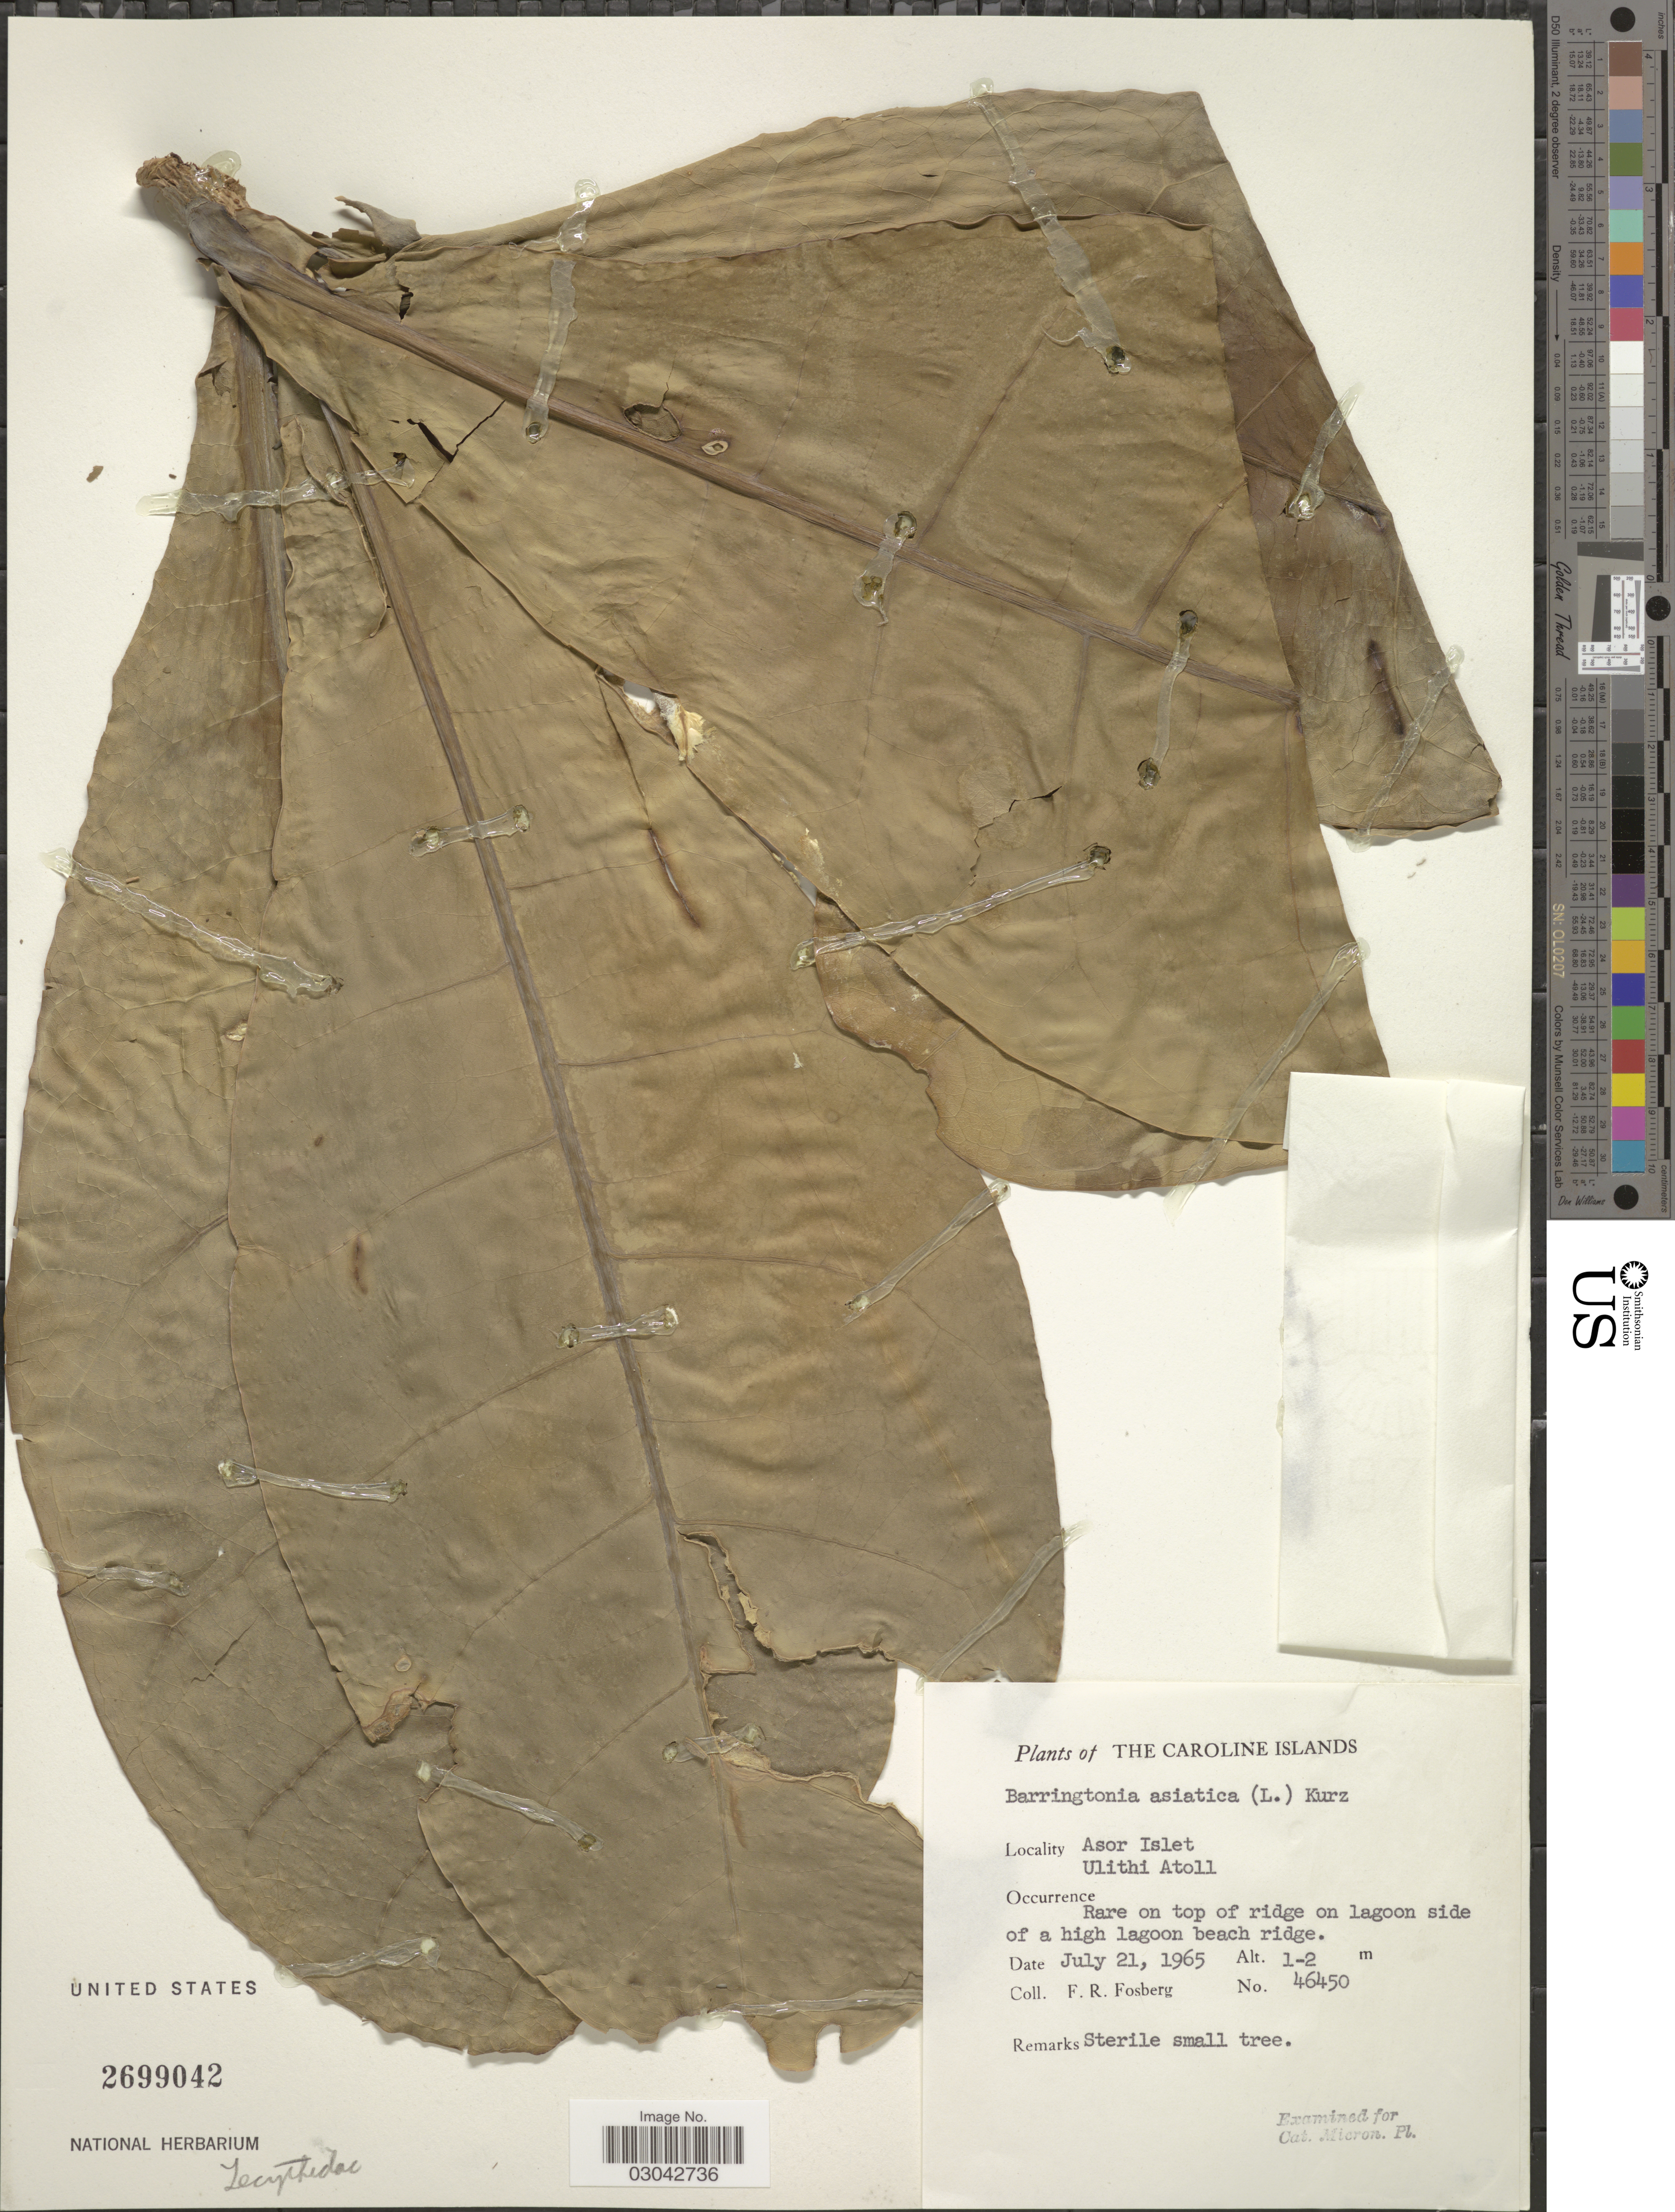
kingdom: Plantae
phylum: Tracheophyta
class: Magnoliopsida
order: Ericales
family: Lecythidaceae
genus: Barringtonia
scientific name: Barringtonia asiatica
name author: (L.) Kurz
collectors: F. R. Fosberg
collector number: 46450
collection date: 1965-07-21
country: Micronesia, Federated States of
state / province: Yap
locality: Caroline Islands. Asor Islet. Ulithi Atoll.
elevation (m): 1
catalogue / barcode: US 2699042